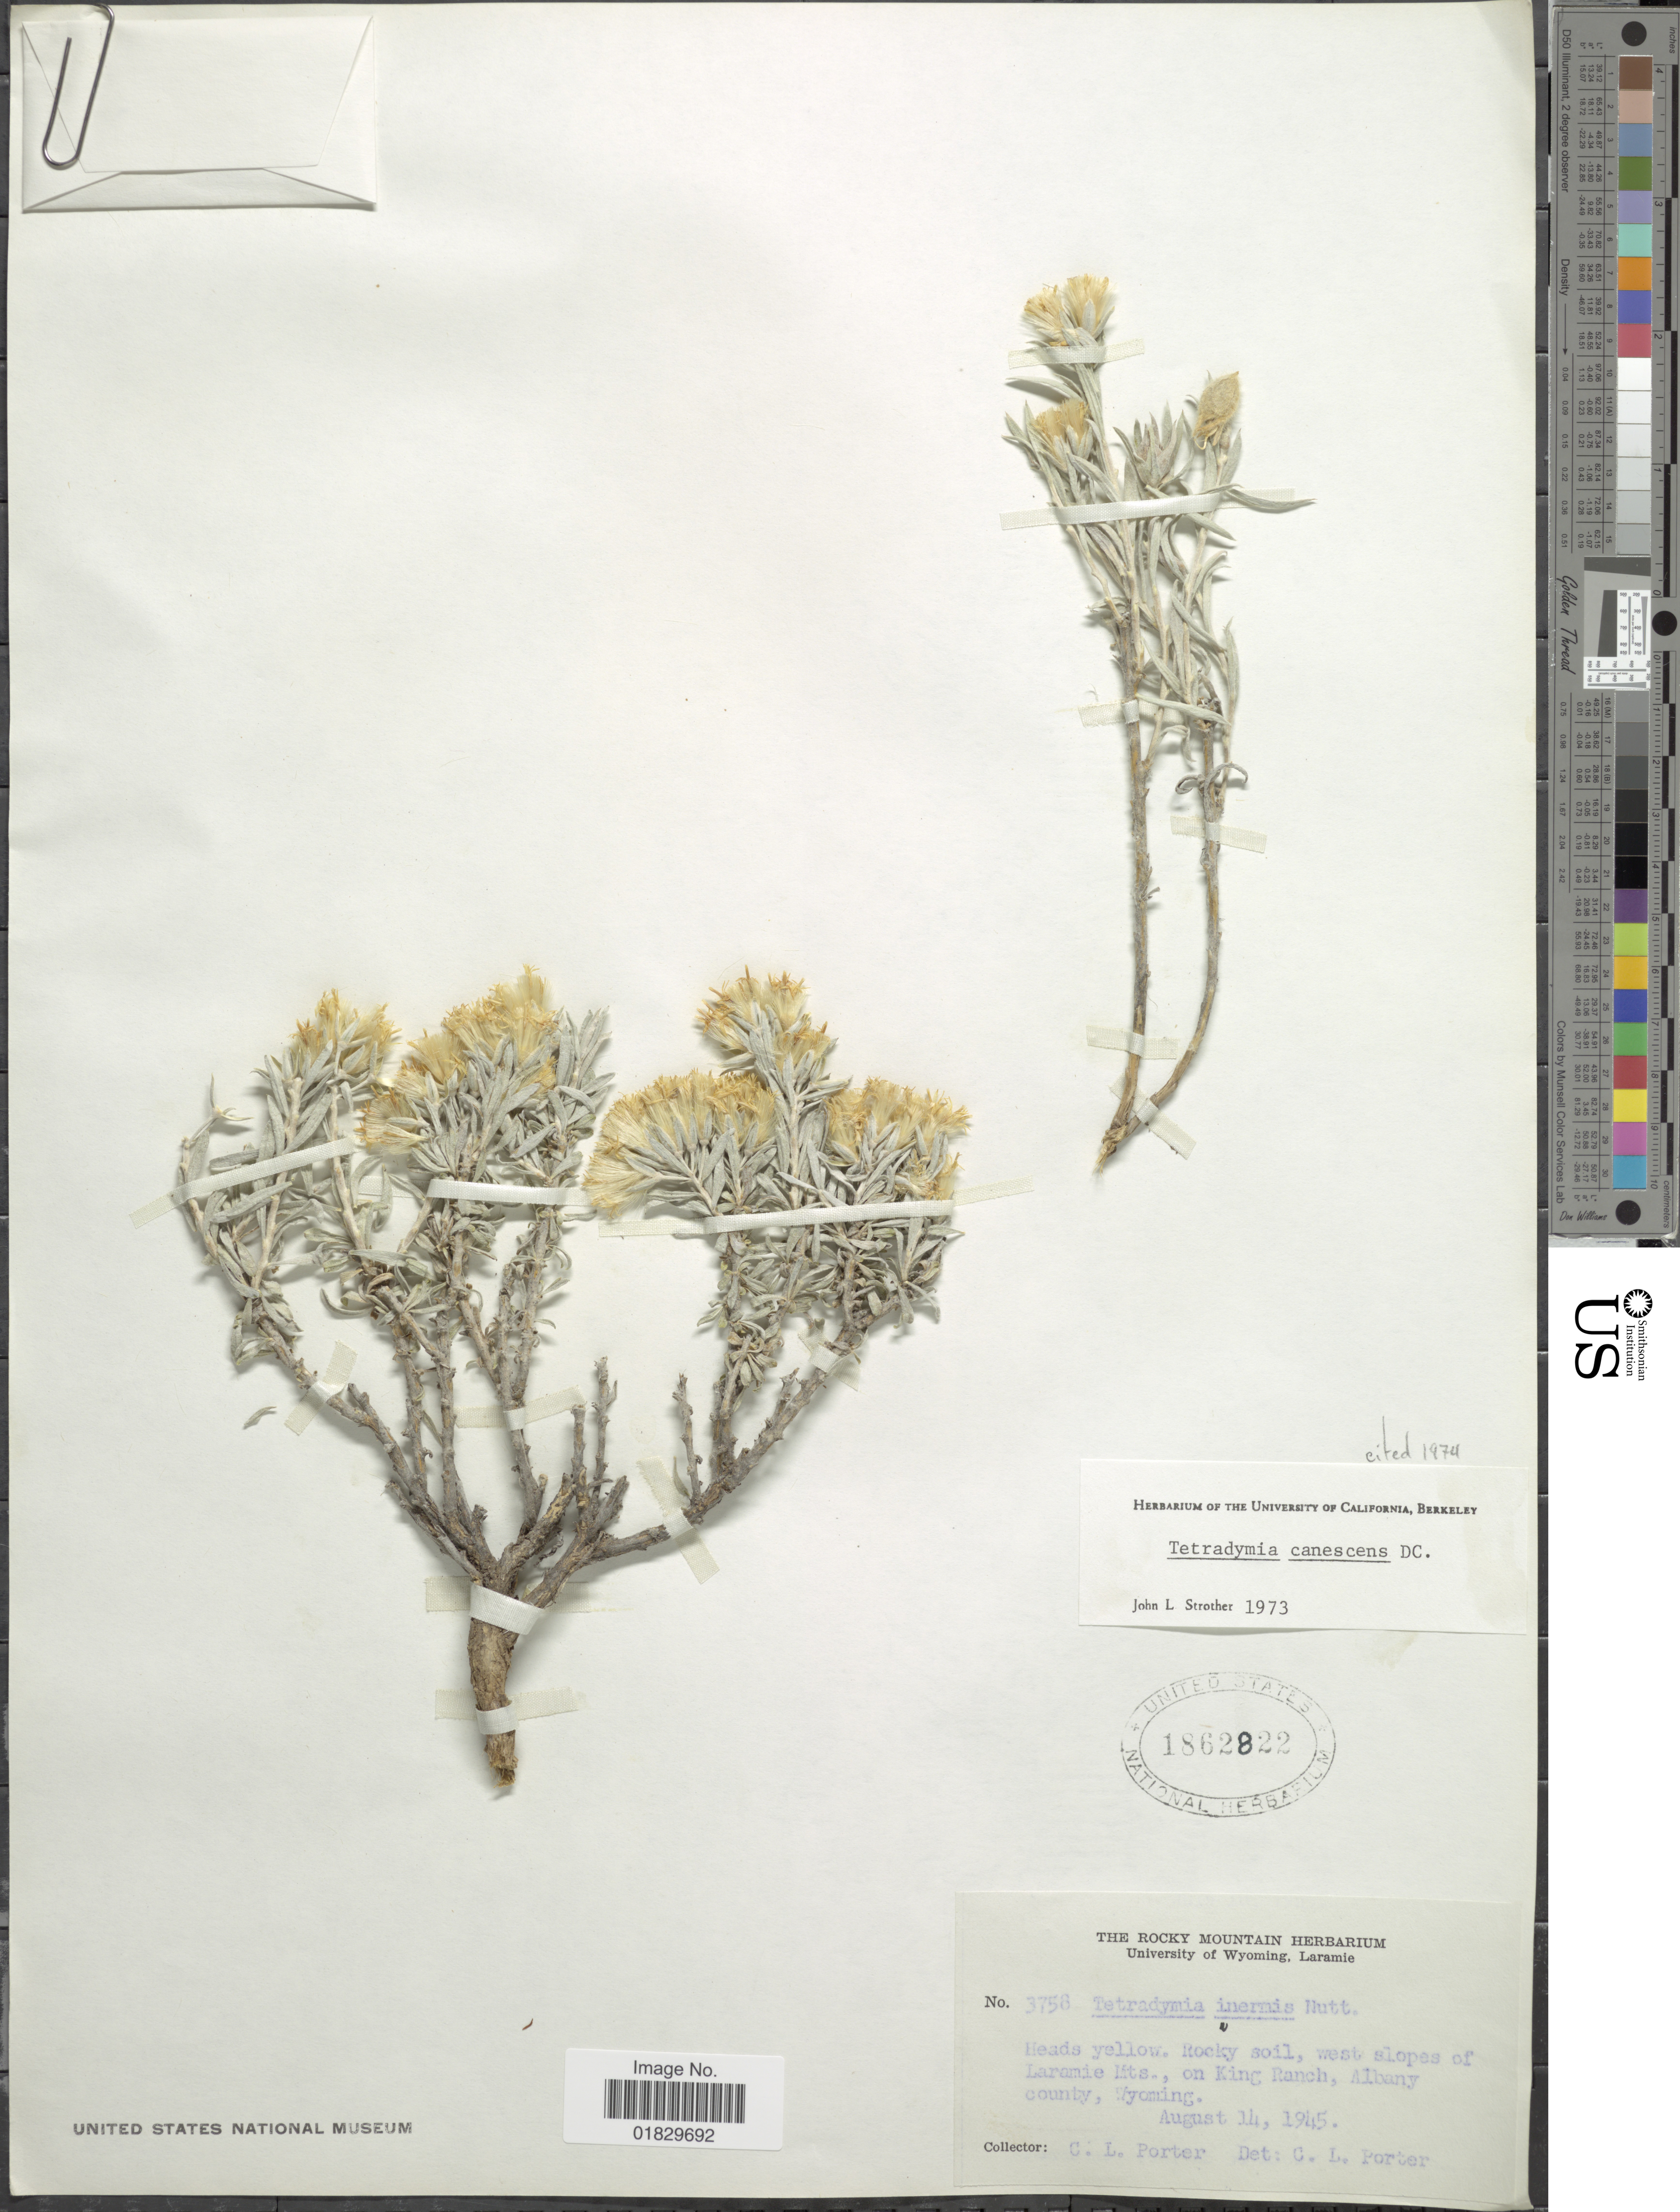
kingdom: Plantae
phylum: Tracheophyta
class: Magnoliopsida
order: Asterales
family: Asteraceae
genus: Tetradymia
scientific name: Tetradymia canescens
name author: DC.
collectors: C. L. Porter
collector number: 3758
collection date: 1945-08-14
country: United States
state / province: Wyoming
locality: Rocky soil, west slopes of Laramie Mts., on King Ranch, Albany county, Wyoming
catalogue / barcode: US 1862822